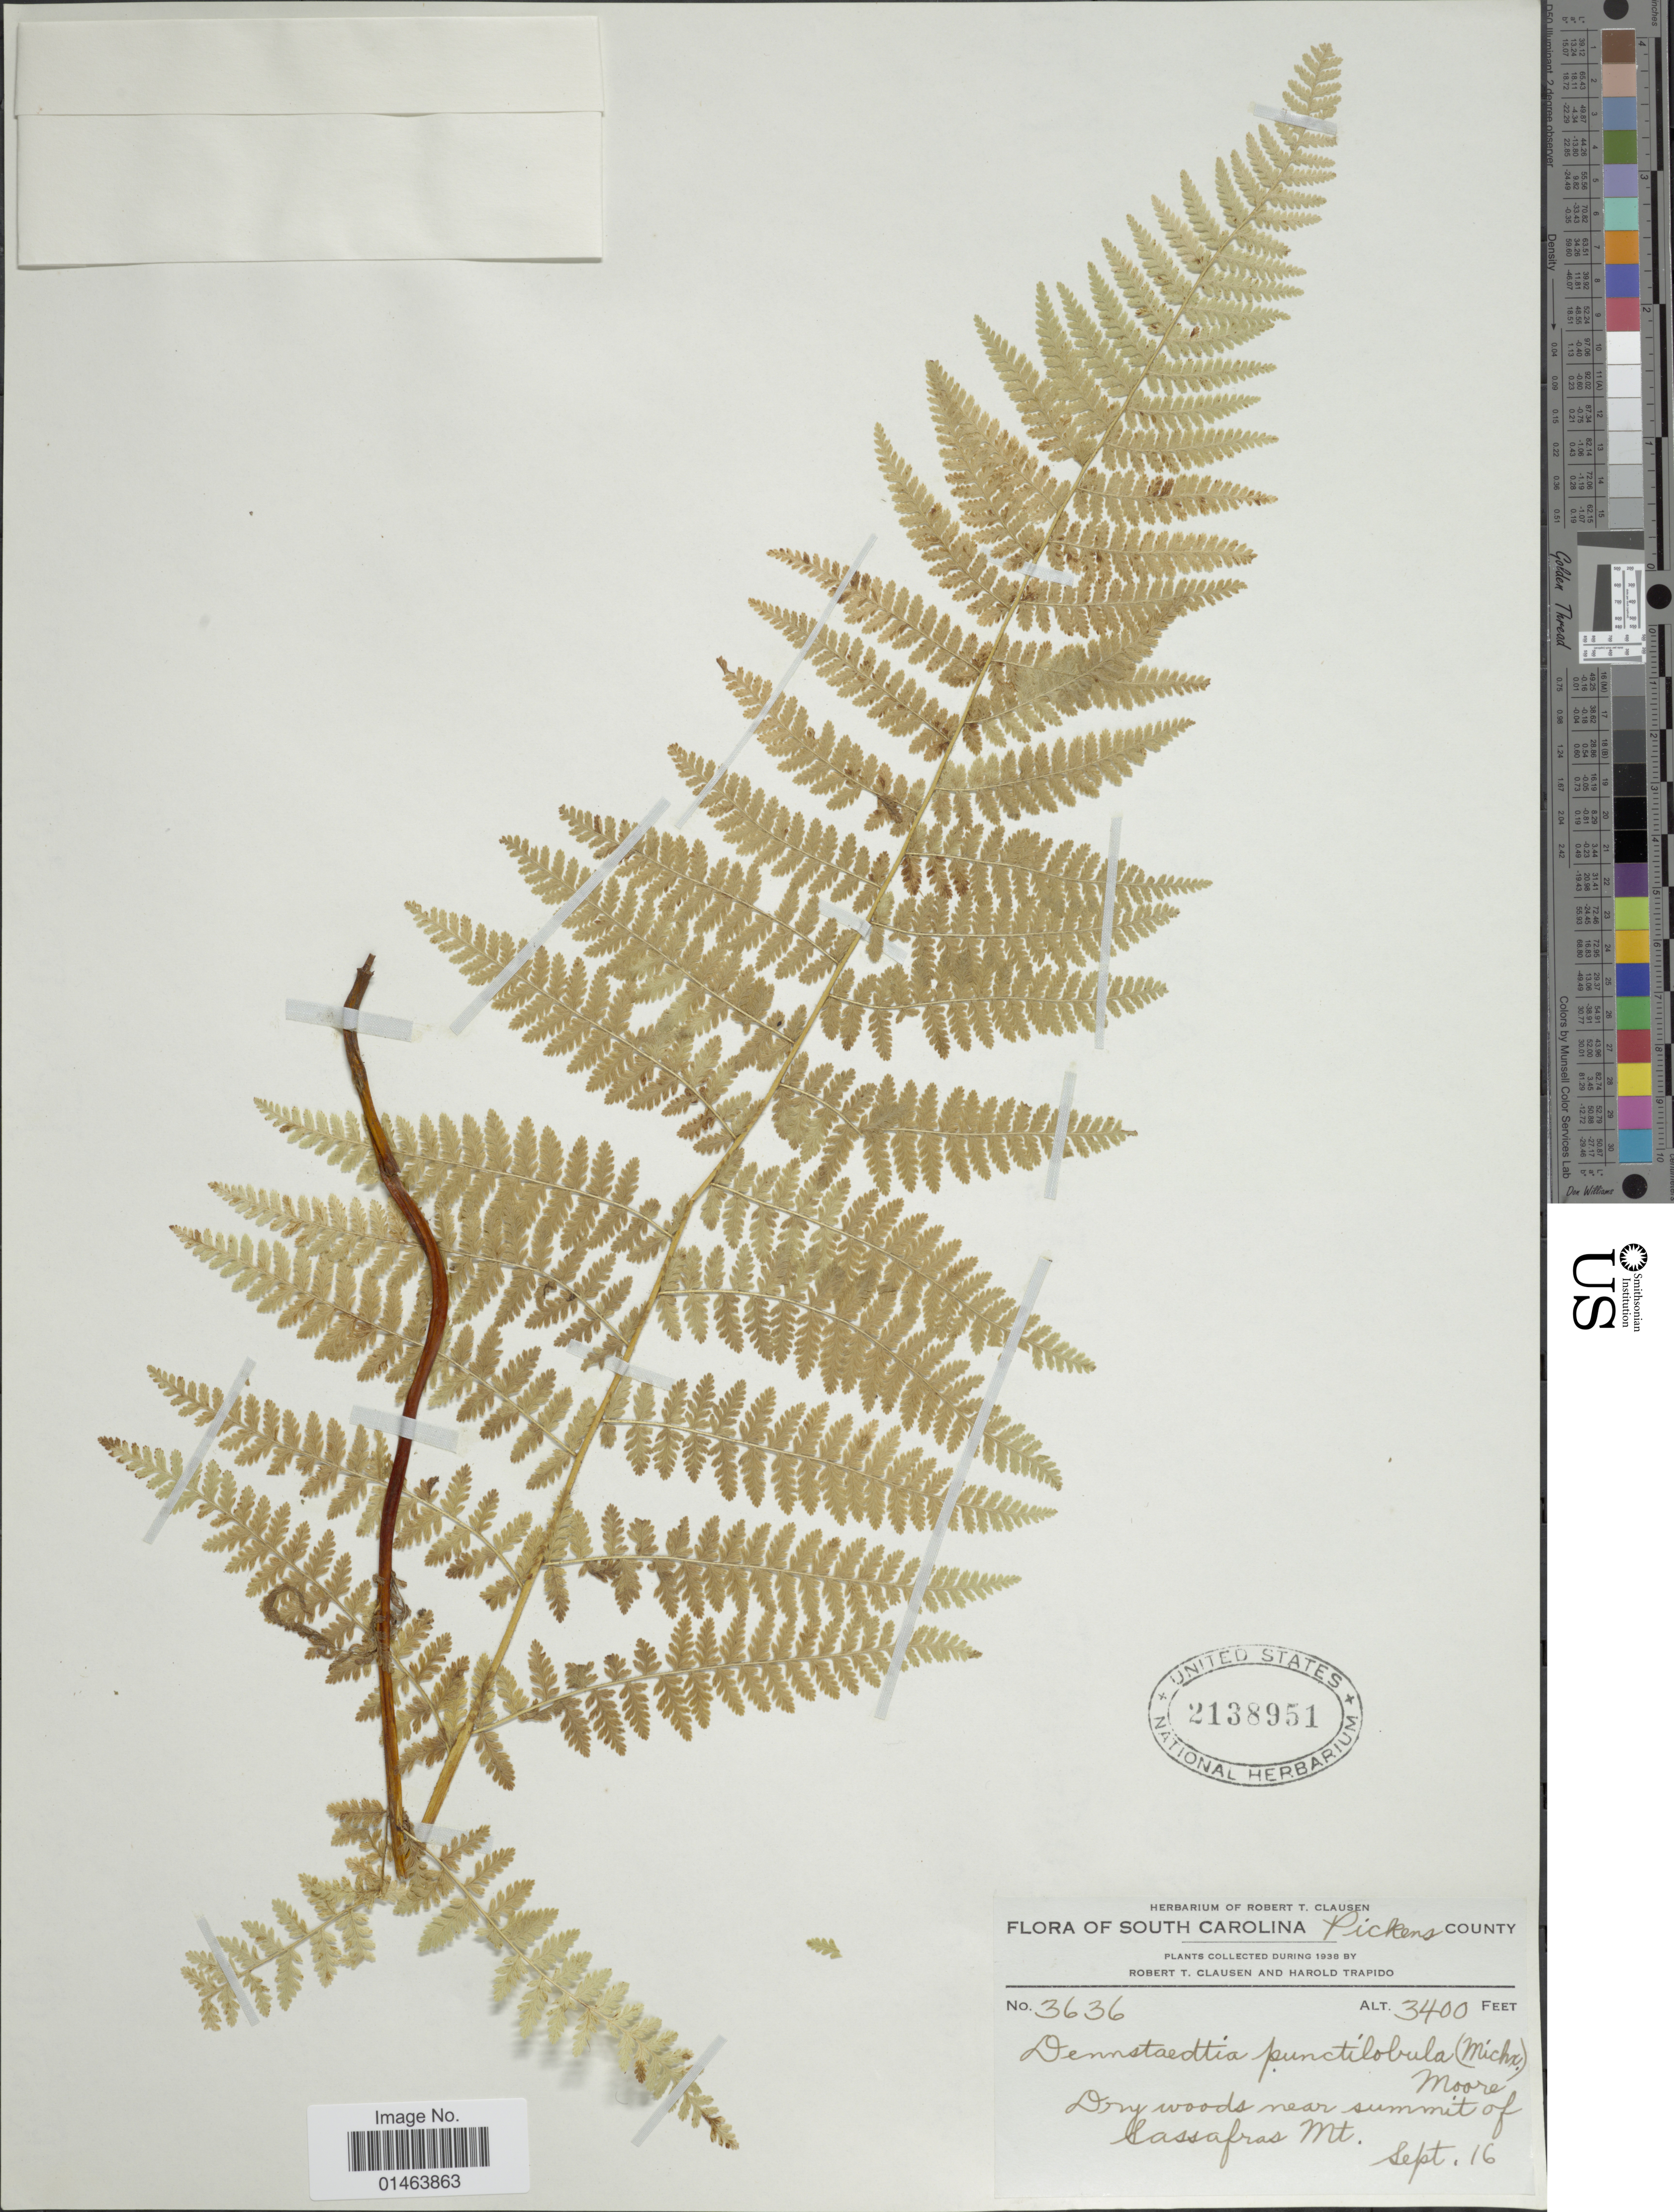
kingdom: Plantae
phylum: Tracheophyta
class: Polypodiopsida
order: Polypodiales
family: Dennstaedtiaceae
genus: Dennstaedtia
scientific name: Dennstaedtia punctilobula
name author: (Michx.) T. Moore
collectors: R. T. Clausen & H. Trapido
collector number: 3636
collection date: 1938-09-16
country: United States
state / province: South Carolina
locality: South Carolina, Pickens County, dry woods near summit of Lassafras Mt.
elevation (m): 1036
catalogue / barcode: US 2138951